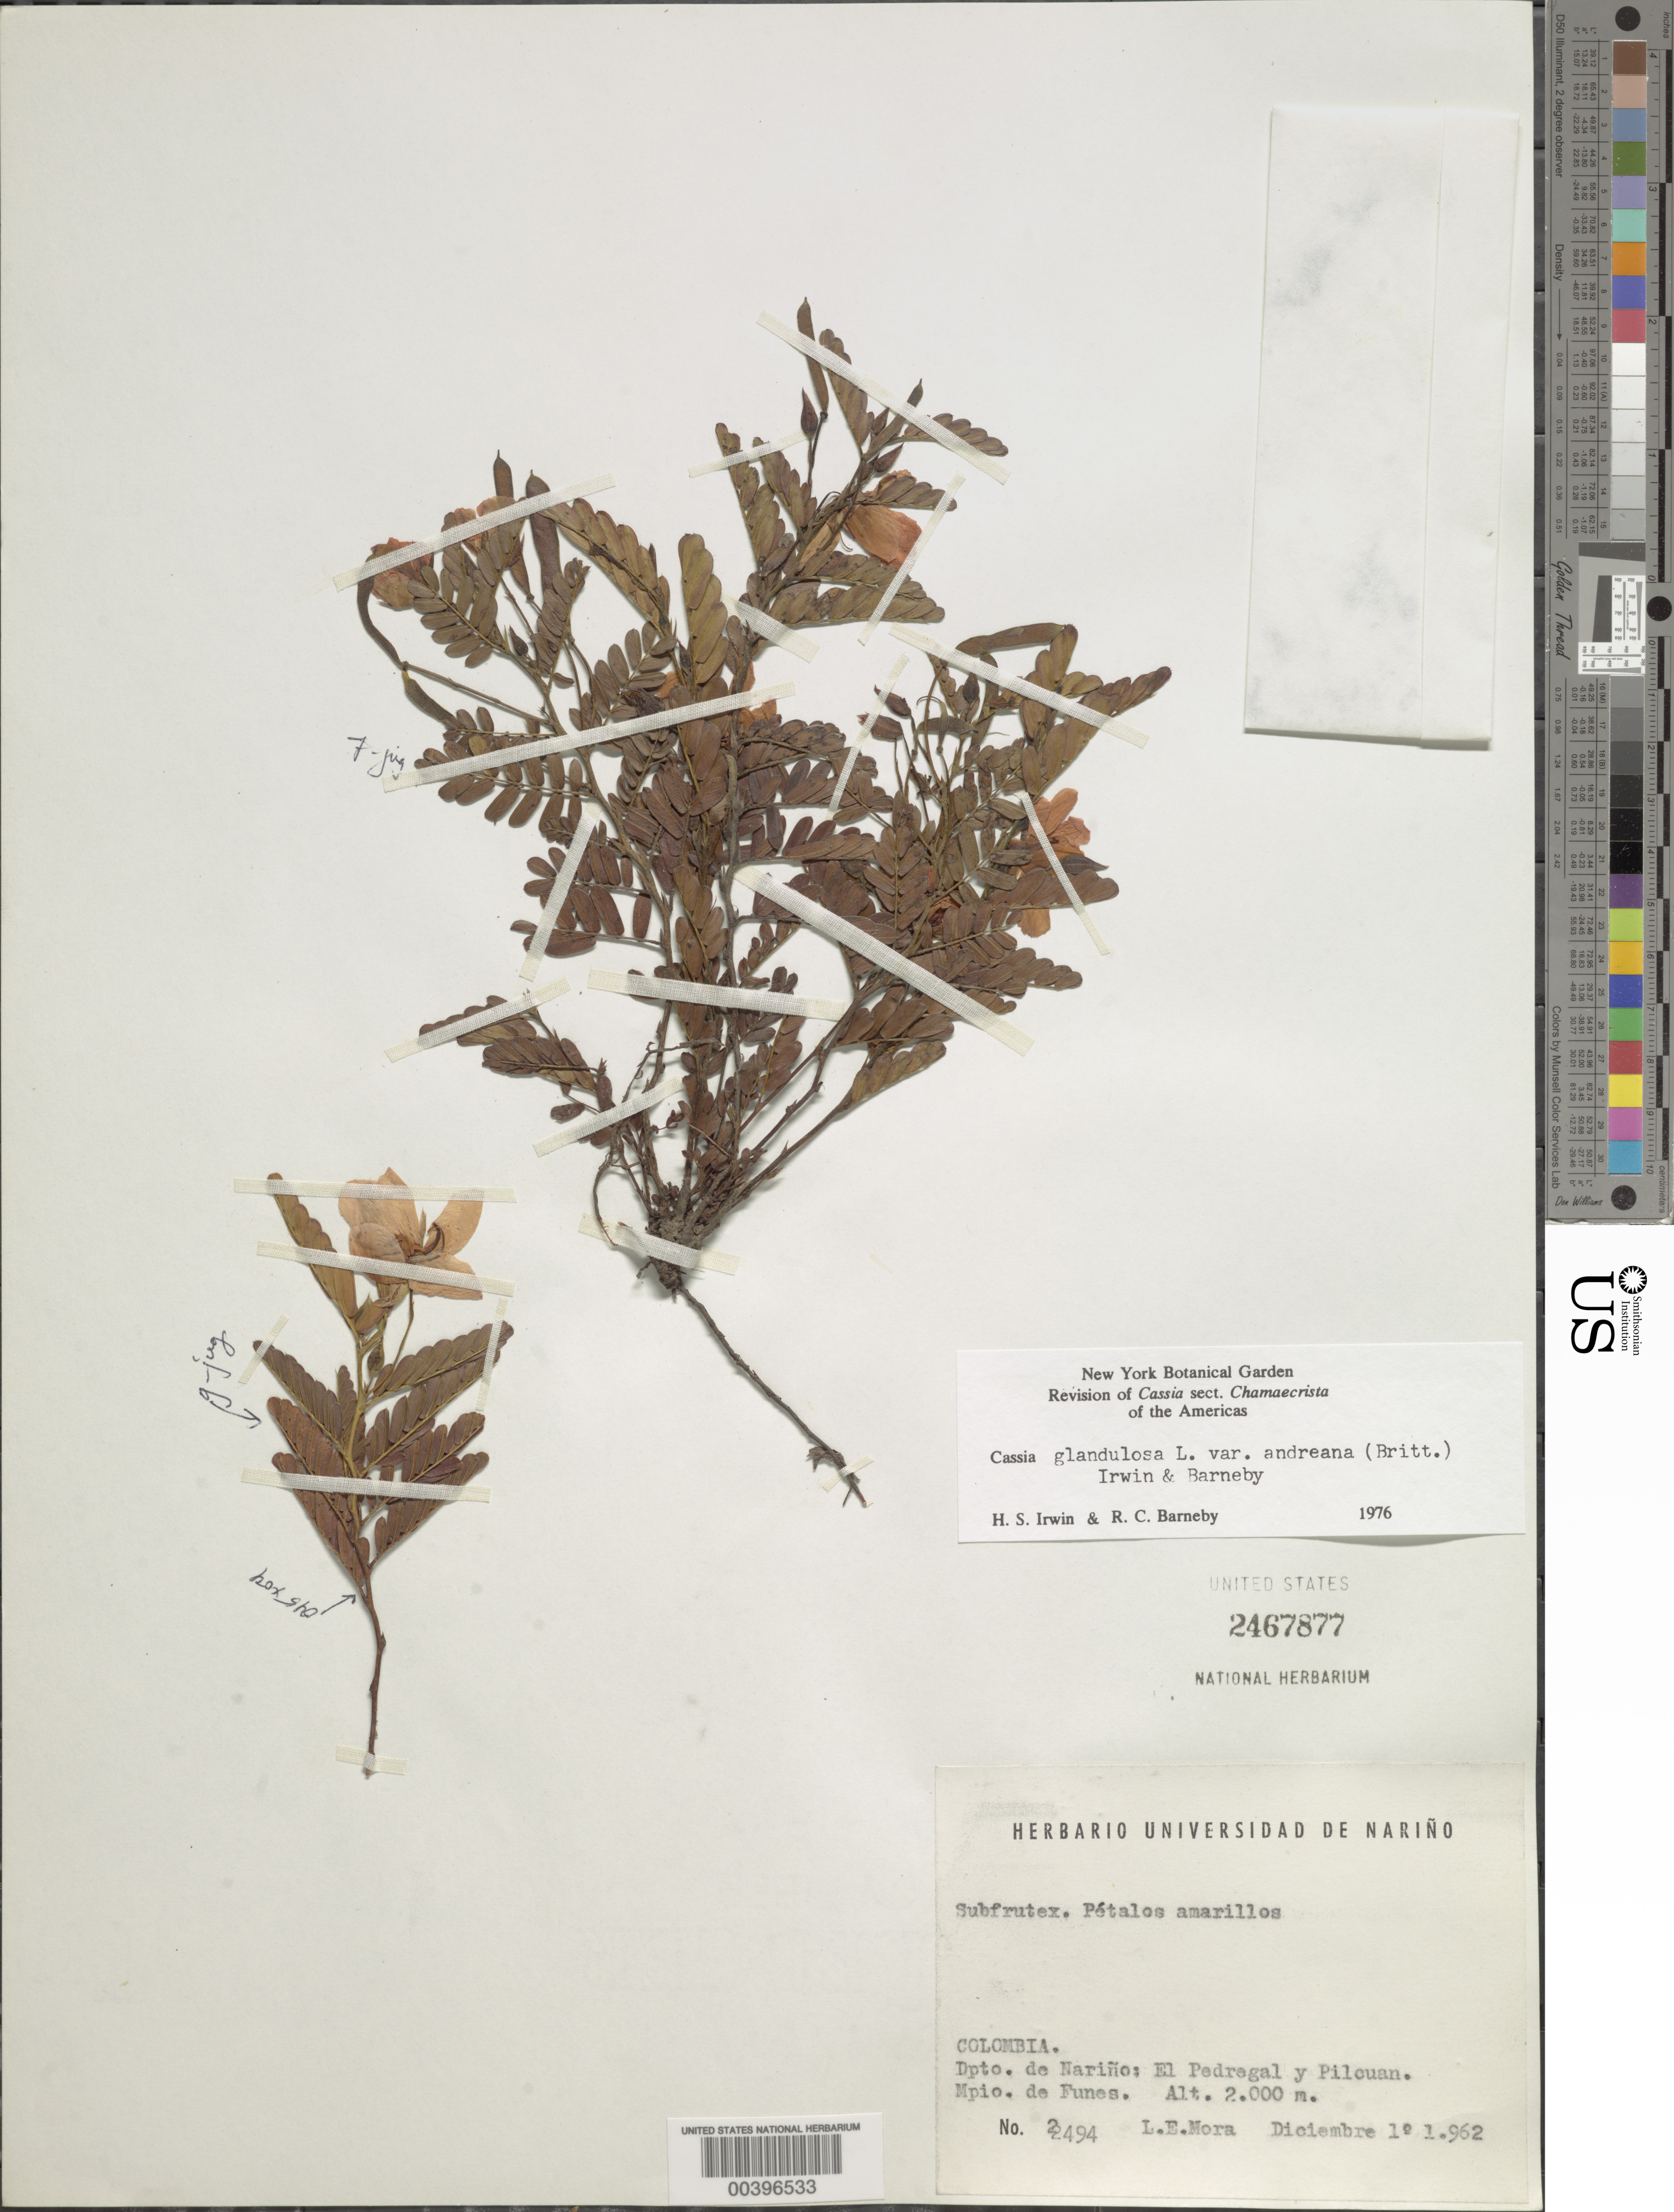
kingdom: Plantae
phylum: Tracheophyta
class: Magnoliopsida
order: Fabales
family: Fabaceae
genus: Chamaecrista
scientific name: Chamaecrista glandulosa var. andreana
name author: (Britton & Killip) H.S. Irwin & Barneby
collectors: L. E. Mora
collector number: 2494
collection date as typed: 01 Dec 1962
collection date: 1962-12-01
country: Colombia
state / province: Nariño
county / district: Funes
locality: El Pedregal y Pilcuan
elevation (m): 2000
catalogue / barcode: US 2467877